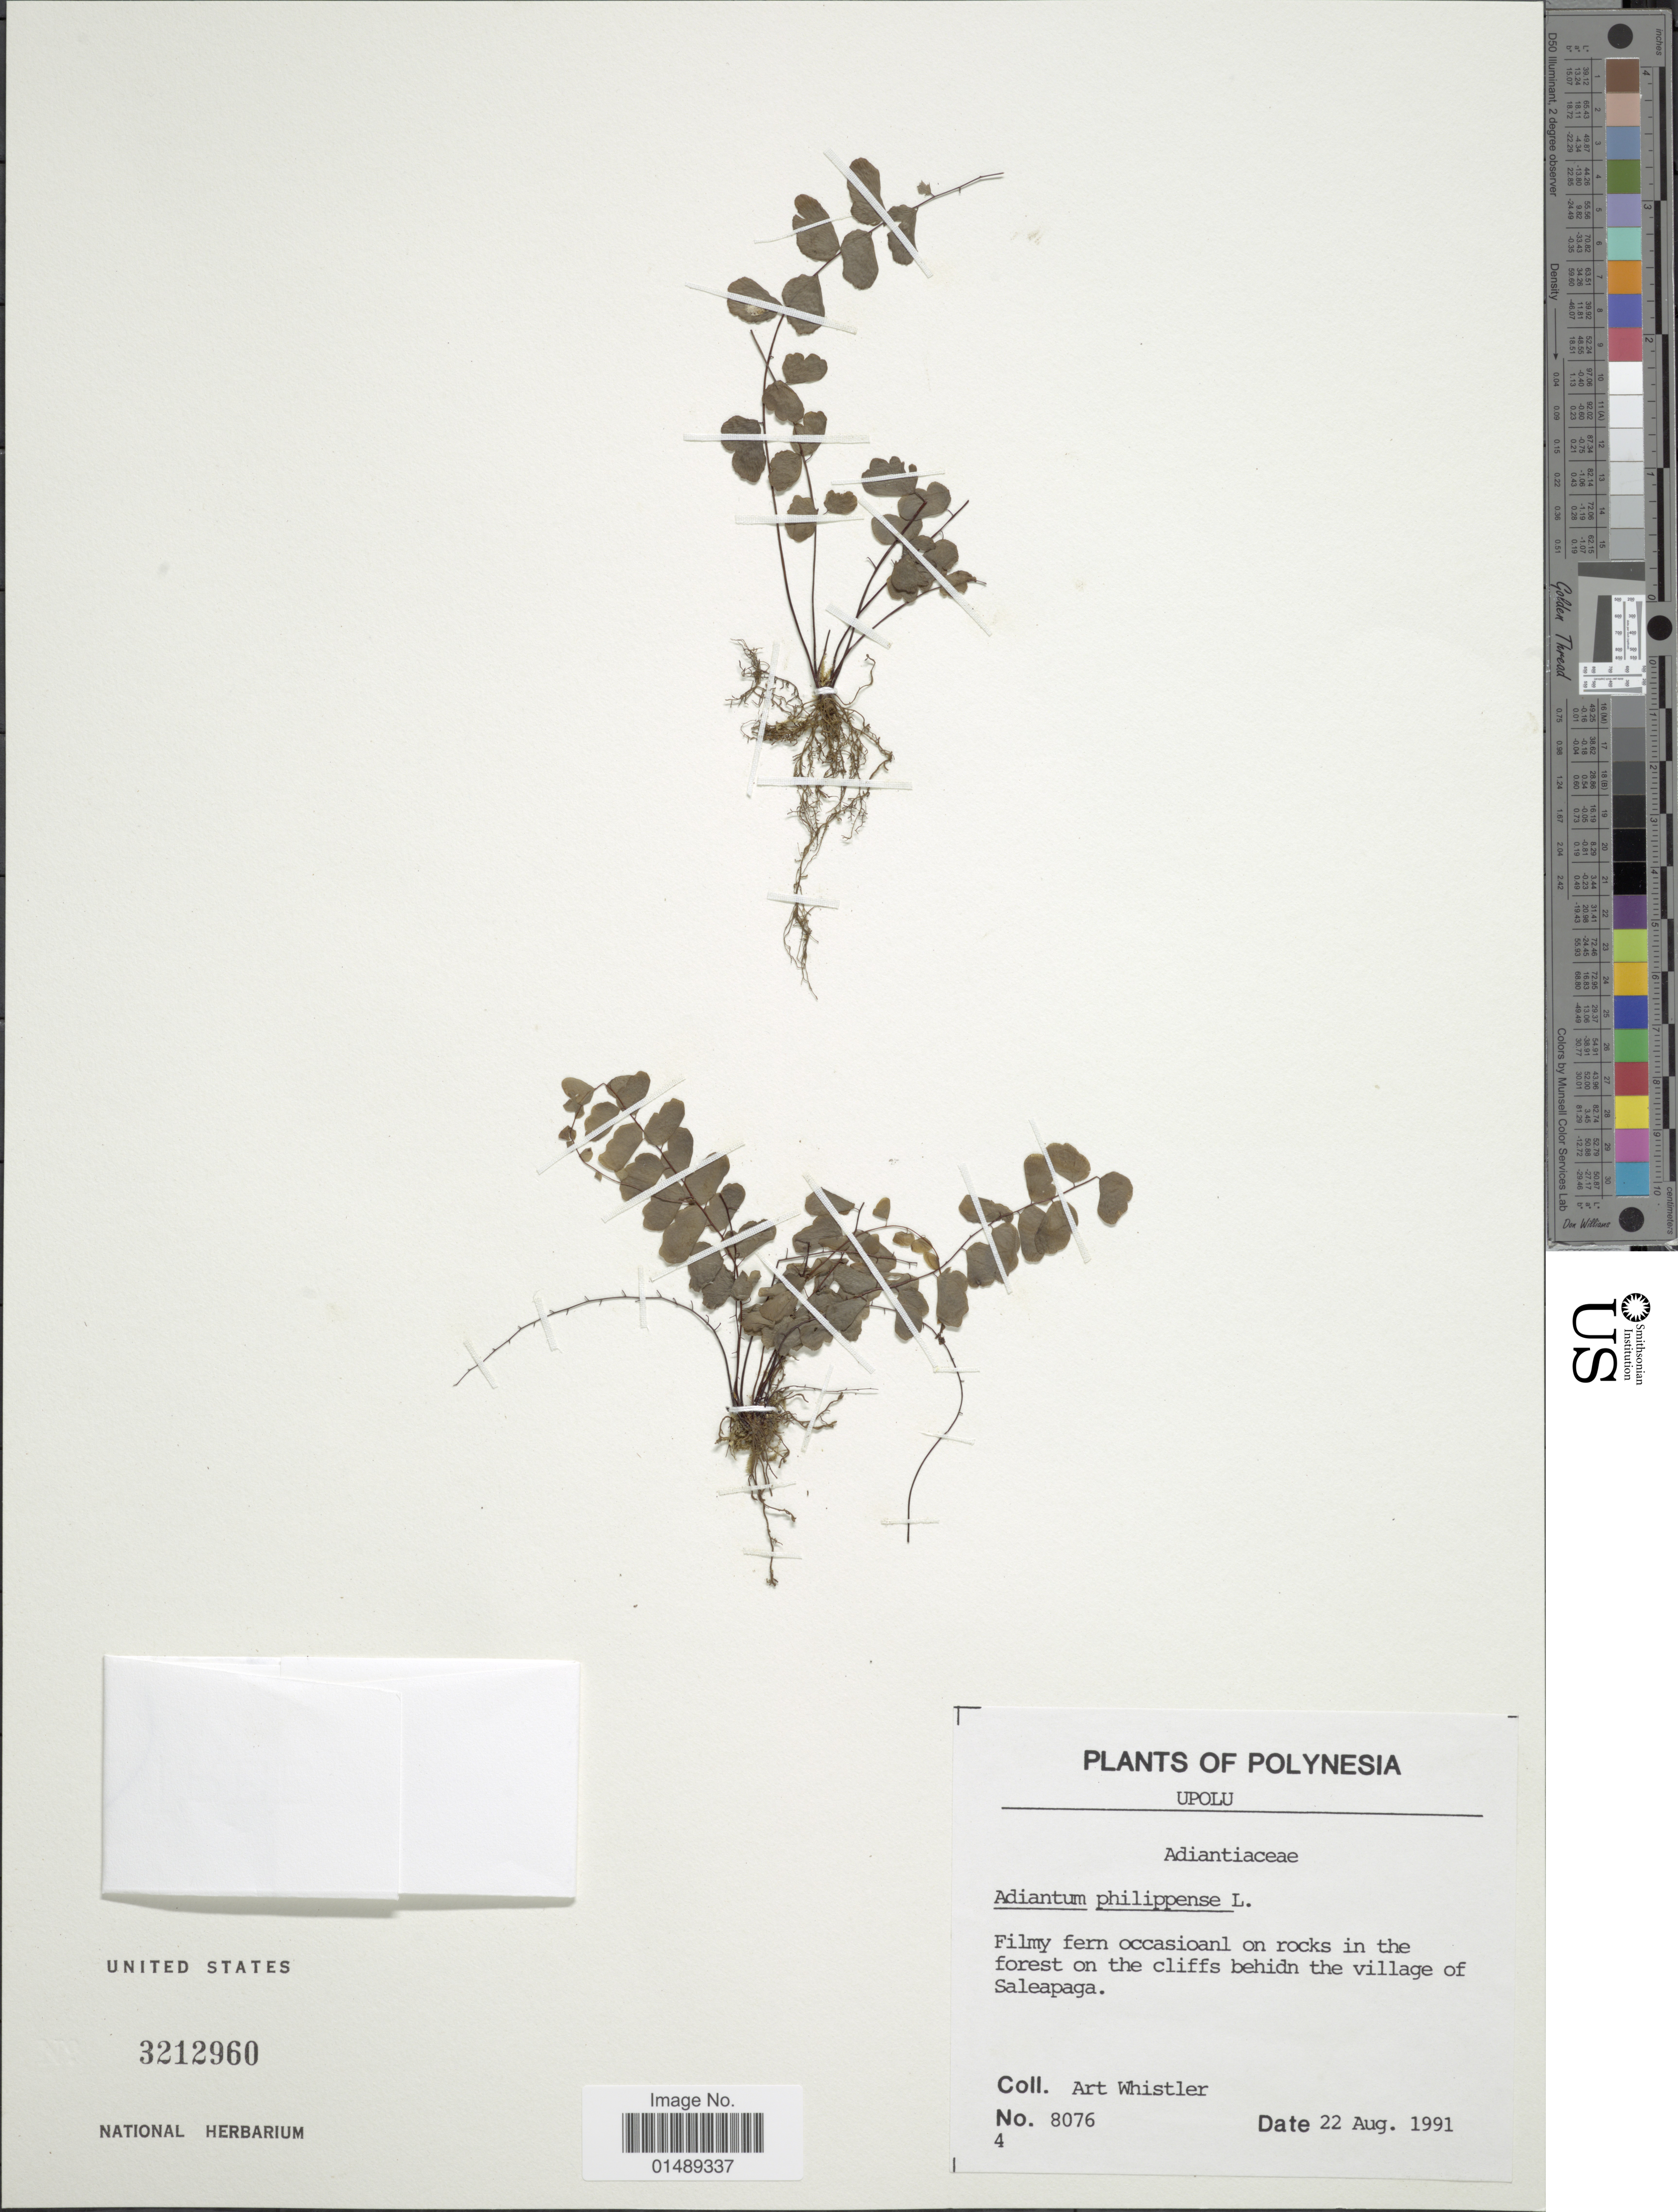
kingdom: Plantae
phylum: Tracheophyta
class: Polypodiopsida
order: Polypodiales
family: Pteridaceae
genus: Adiantum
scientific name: Adiantum philippense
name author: L.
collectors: A. Whistler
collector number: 8076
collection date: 1991-08-22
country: Samoa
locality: Polynesia, Upolu, behind the village of Saleapaga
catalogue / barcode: US 3212960